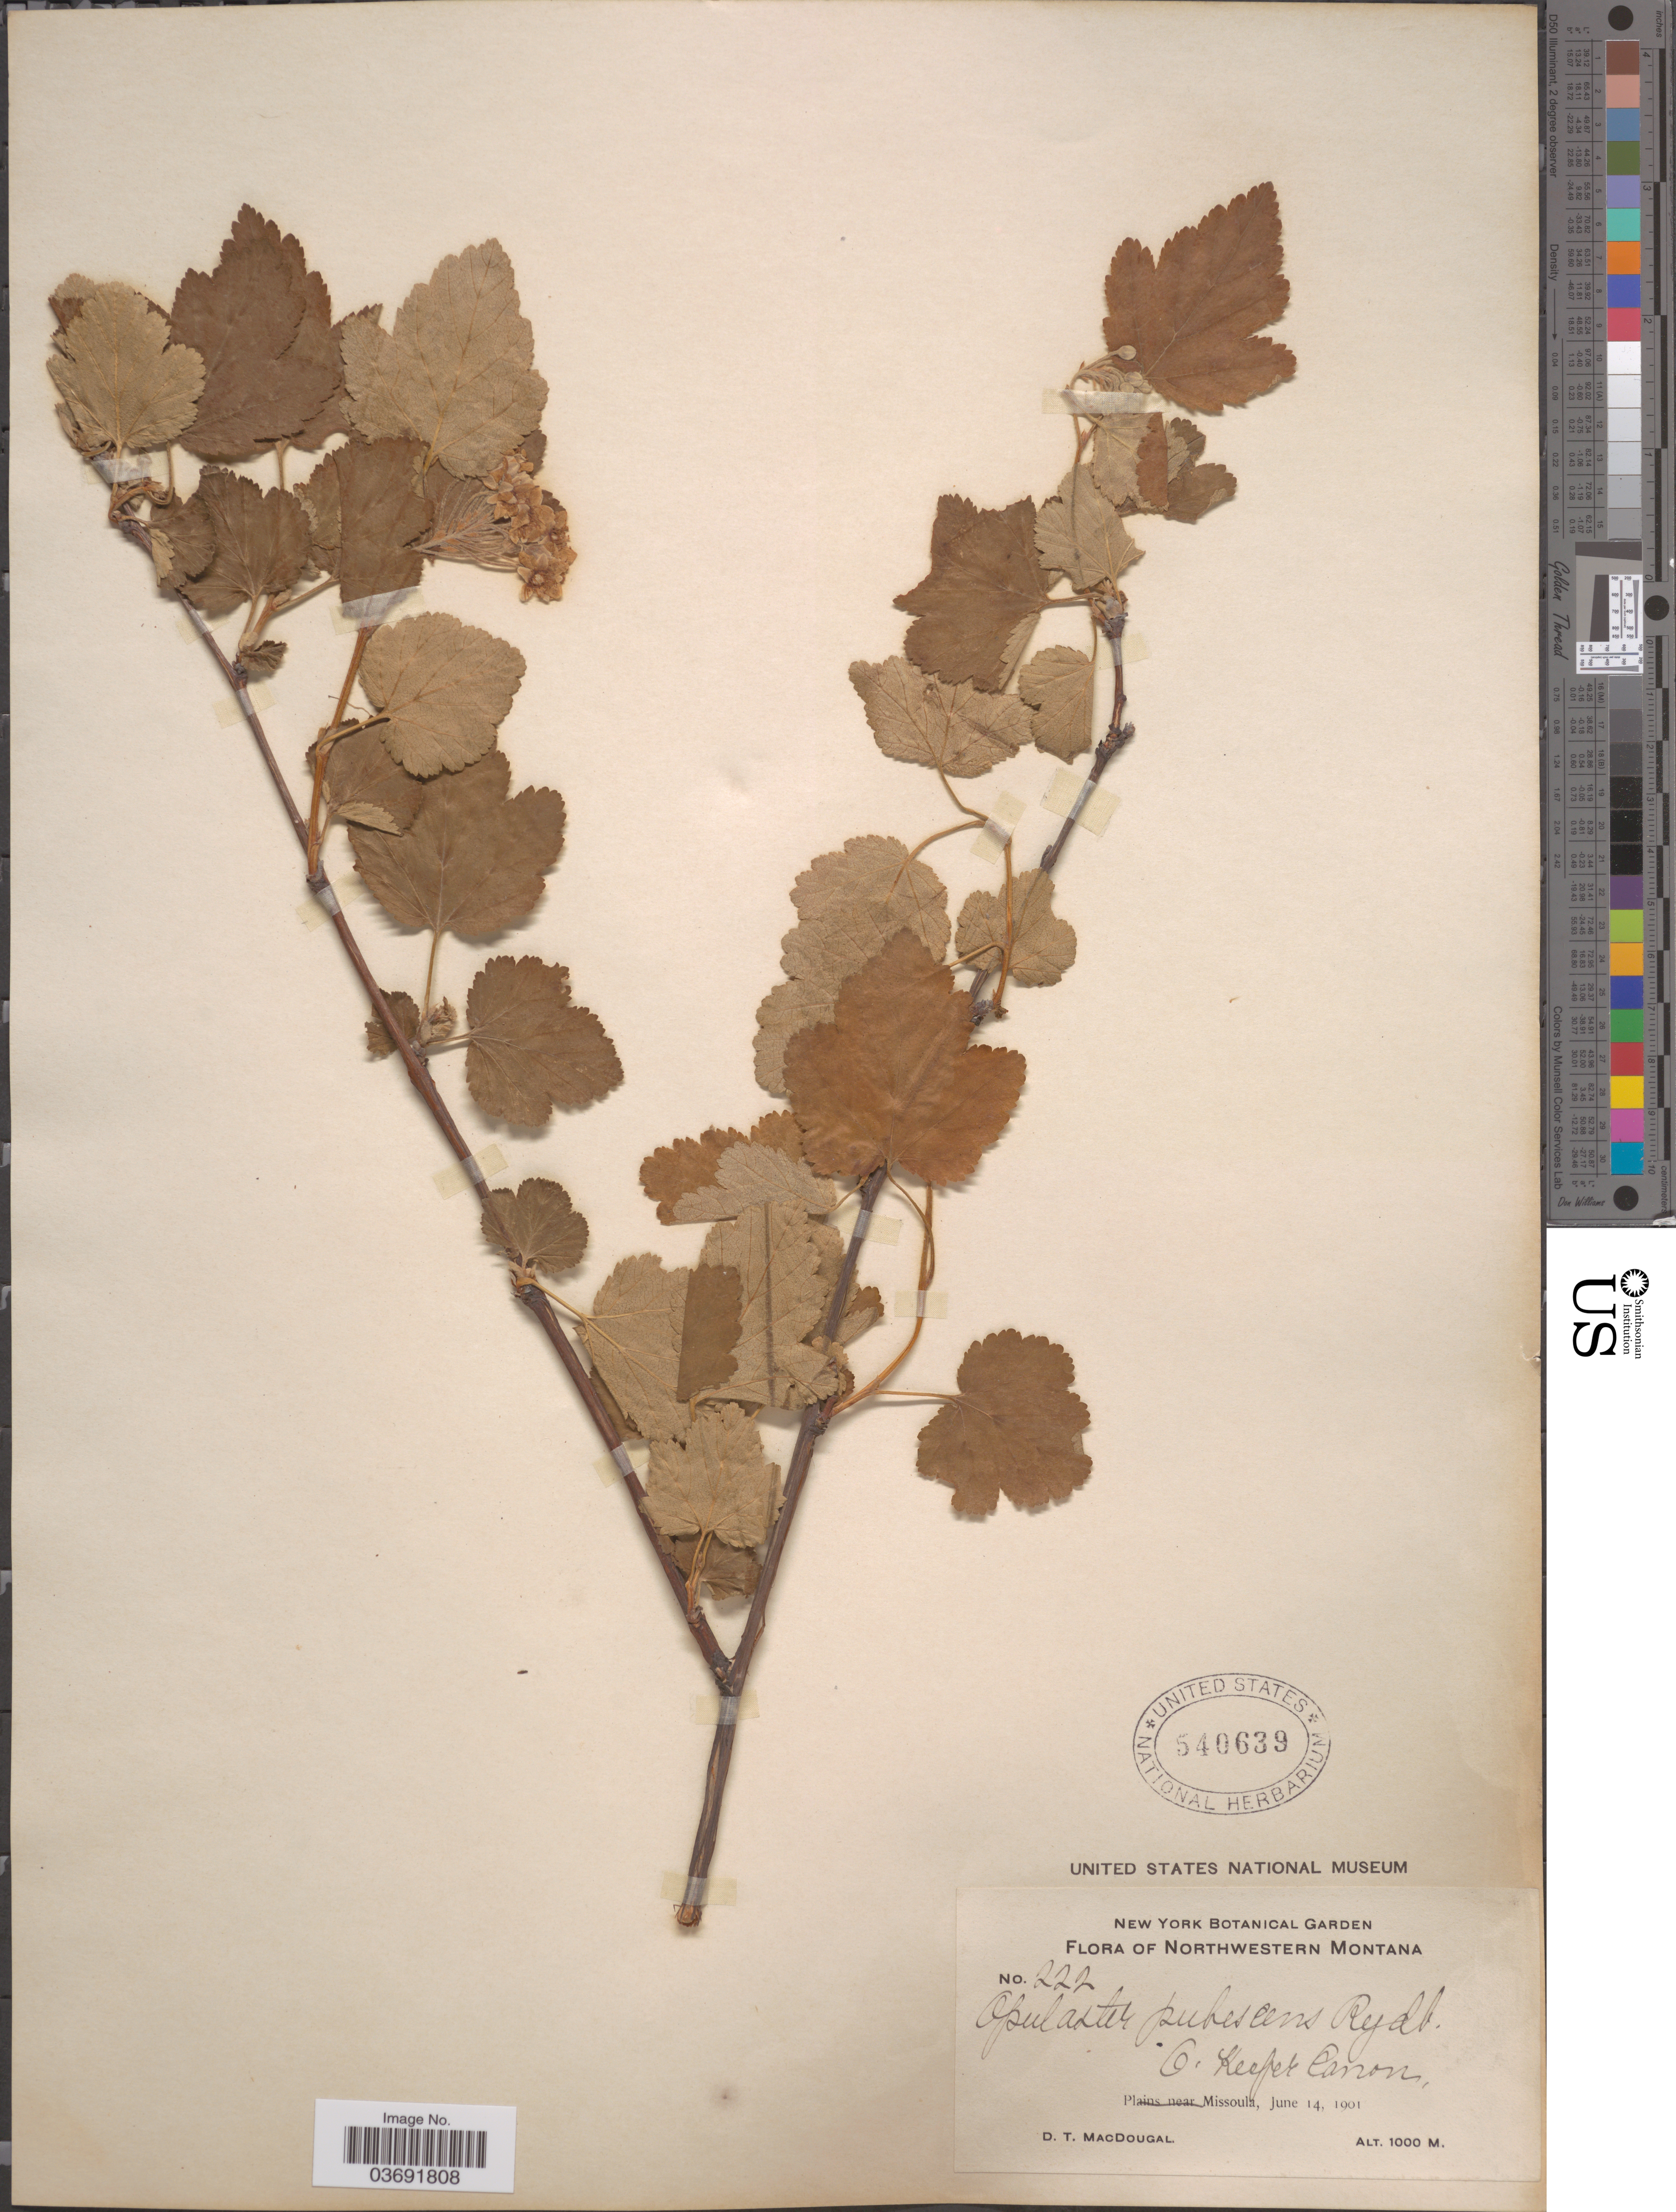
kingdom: Plantae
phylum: Tracheophyta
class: Magnoliopsida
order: Rosales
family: Rosaceae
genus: Physocarpus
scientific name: Physocarpus malvaceus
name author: (Greene) Kuntze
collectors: D. T. MacDougal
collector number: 222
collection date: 1901-06-14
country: United States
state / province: Montana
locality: Northwestern Montana. C. Keeper Canon, Missoula.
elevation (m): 1000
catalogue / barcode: US 540639